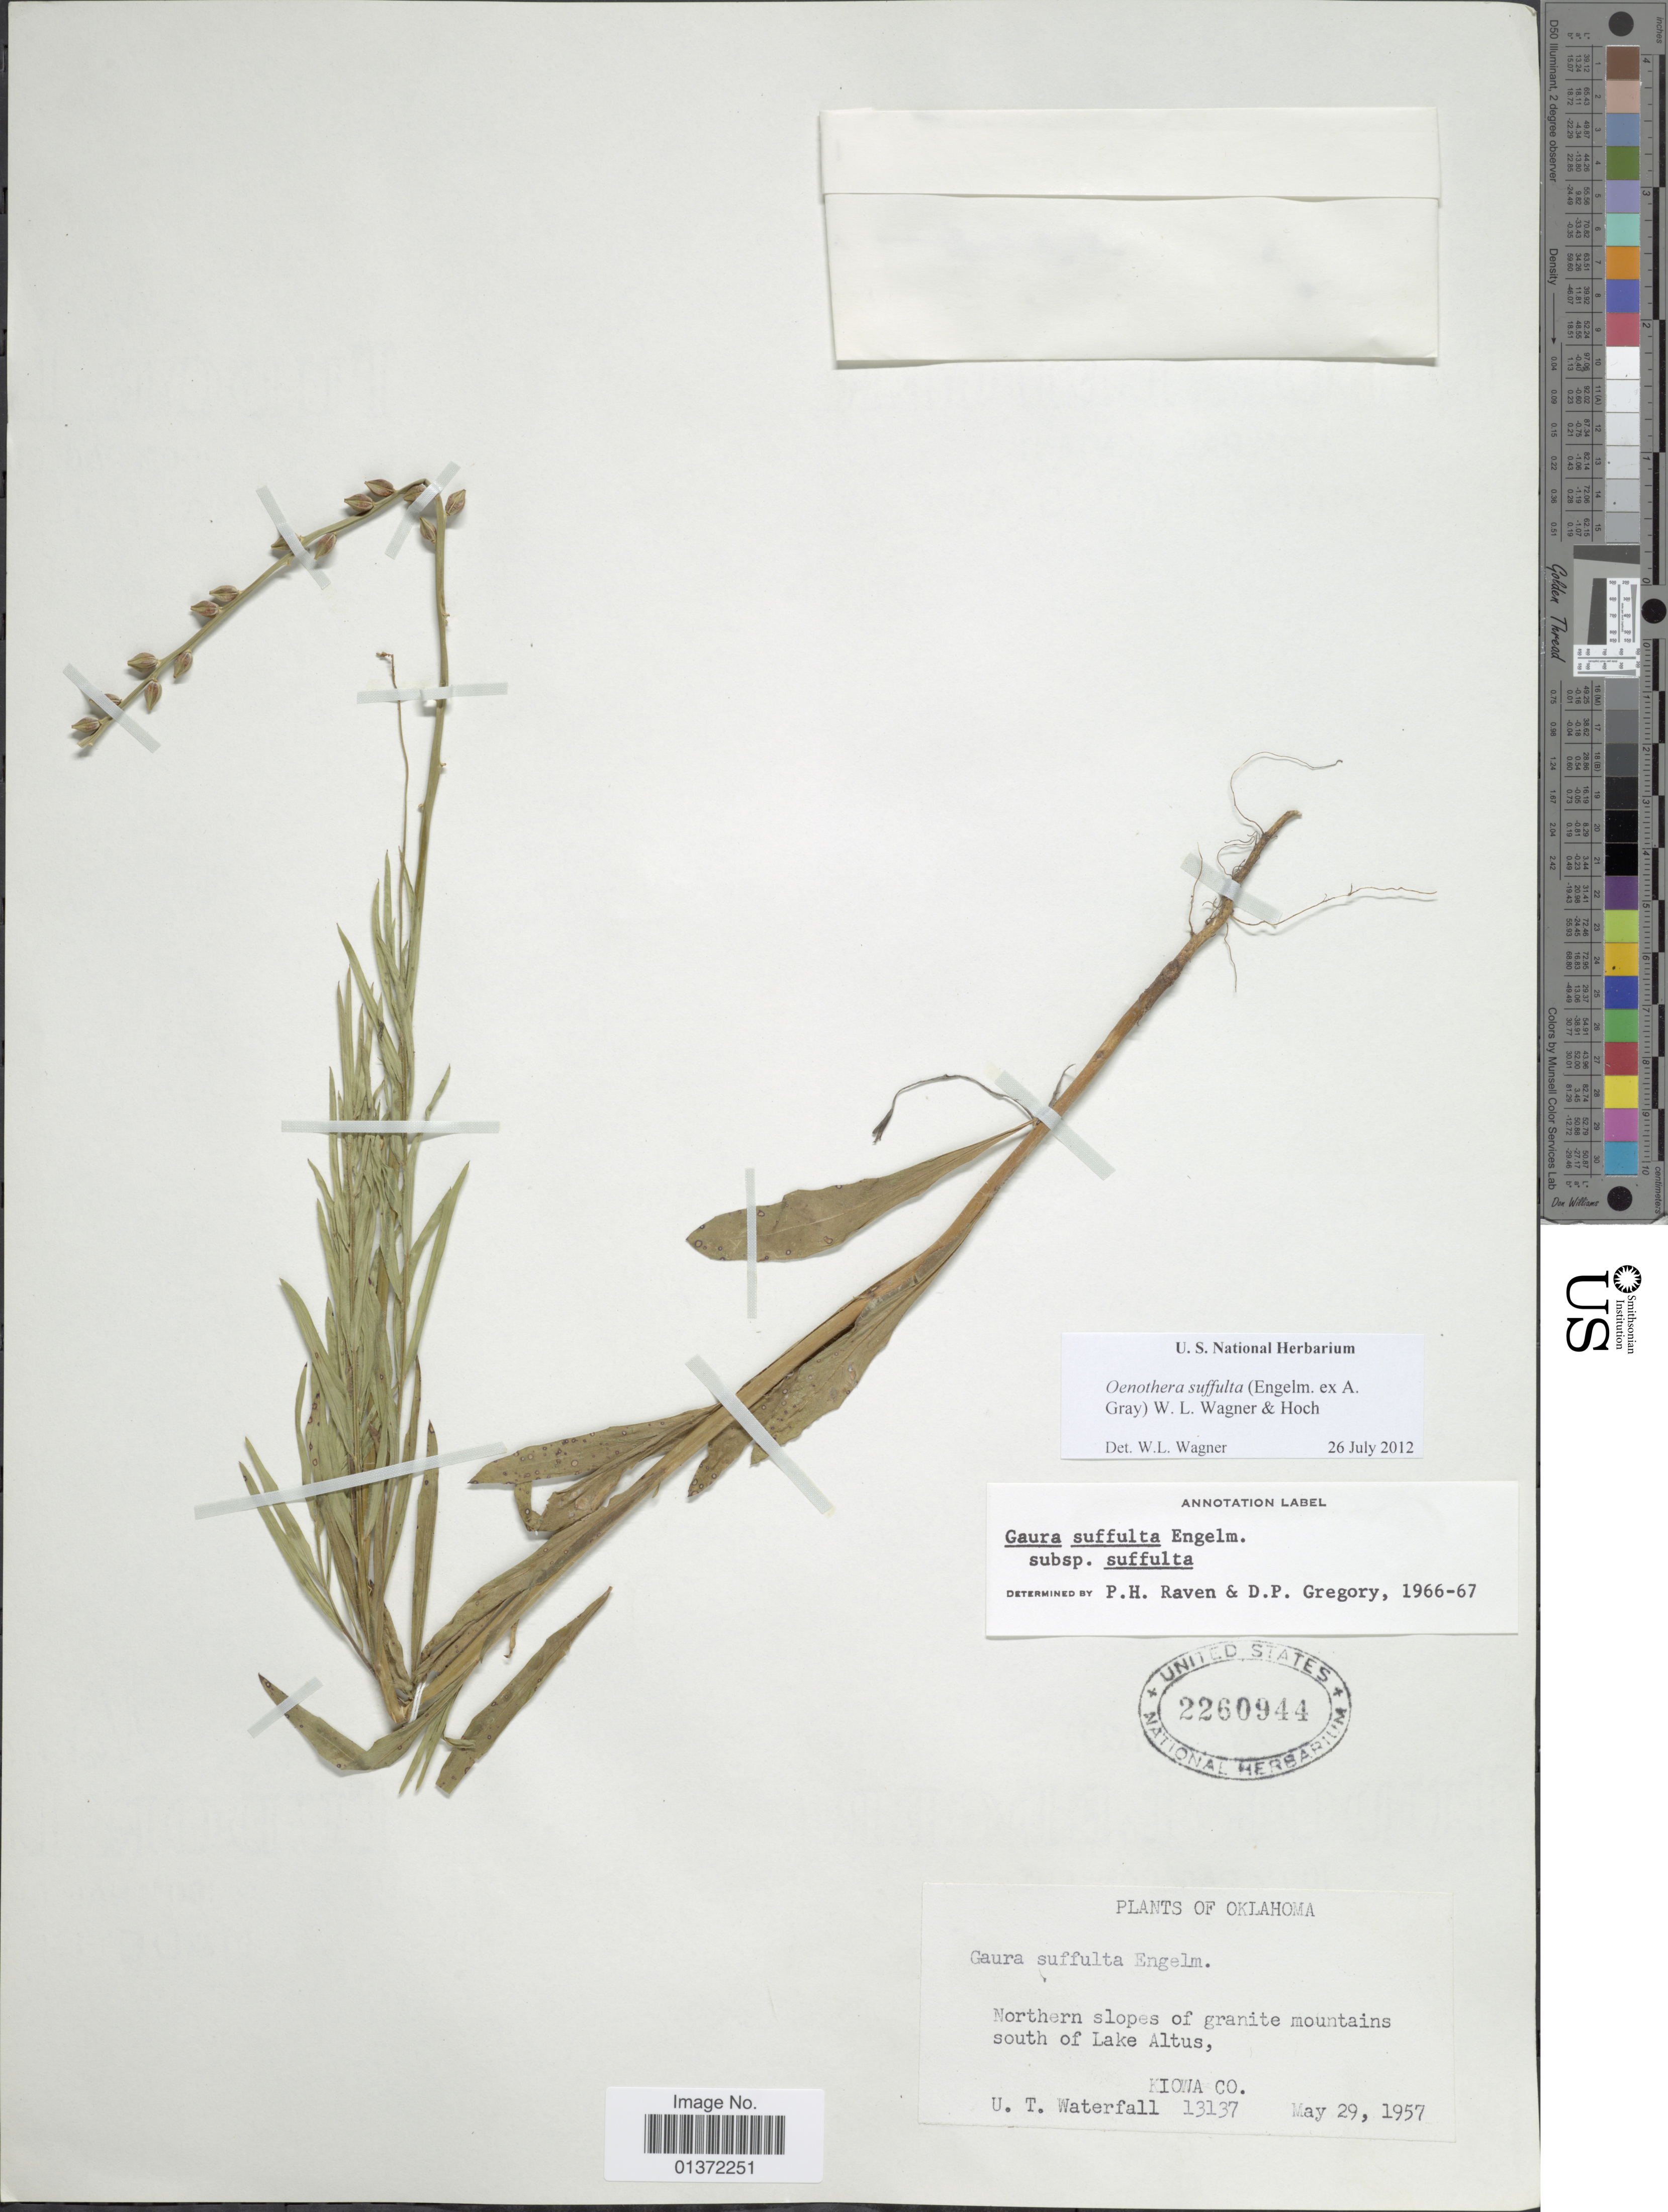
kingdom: Plantae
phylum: Tracheophyta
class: Magnoliopsida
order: Myrtales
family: Onagraceae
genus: Oenothera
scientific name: Oenothera suffulta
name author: (Engelm. ex A. Gray) W.L. Wagner & Hoch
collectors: U. T. Waterfall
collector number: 13137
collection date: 1957-05-29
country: United States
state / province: Oklahoma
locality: Northern slopes of granite mountains, south of Lake Altus, Kiowa Co.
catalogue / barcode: US 2260944